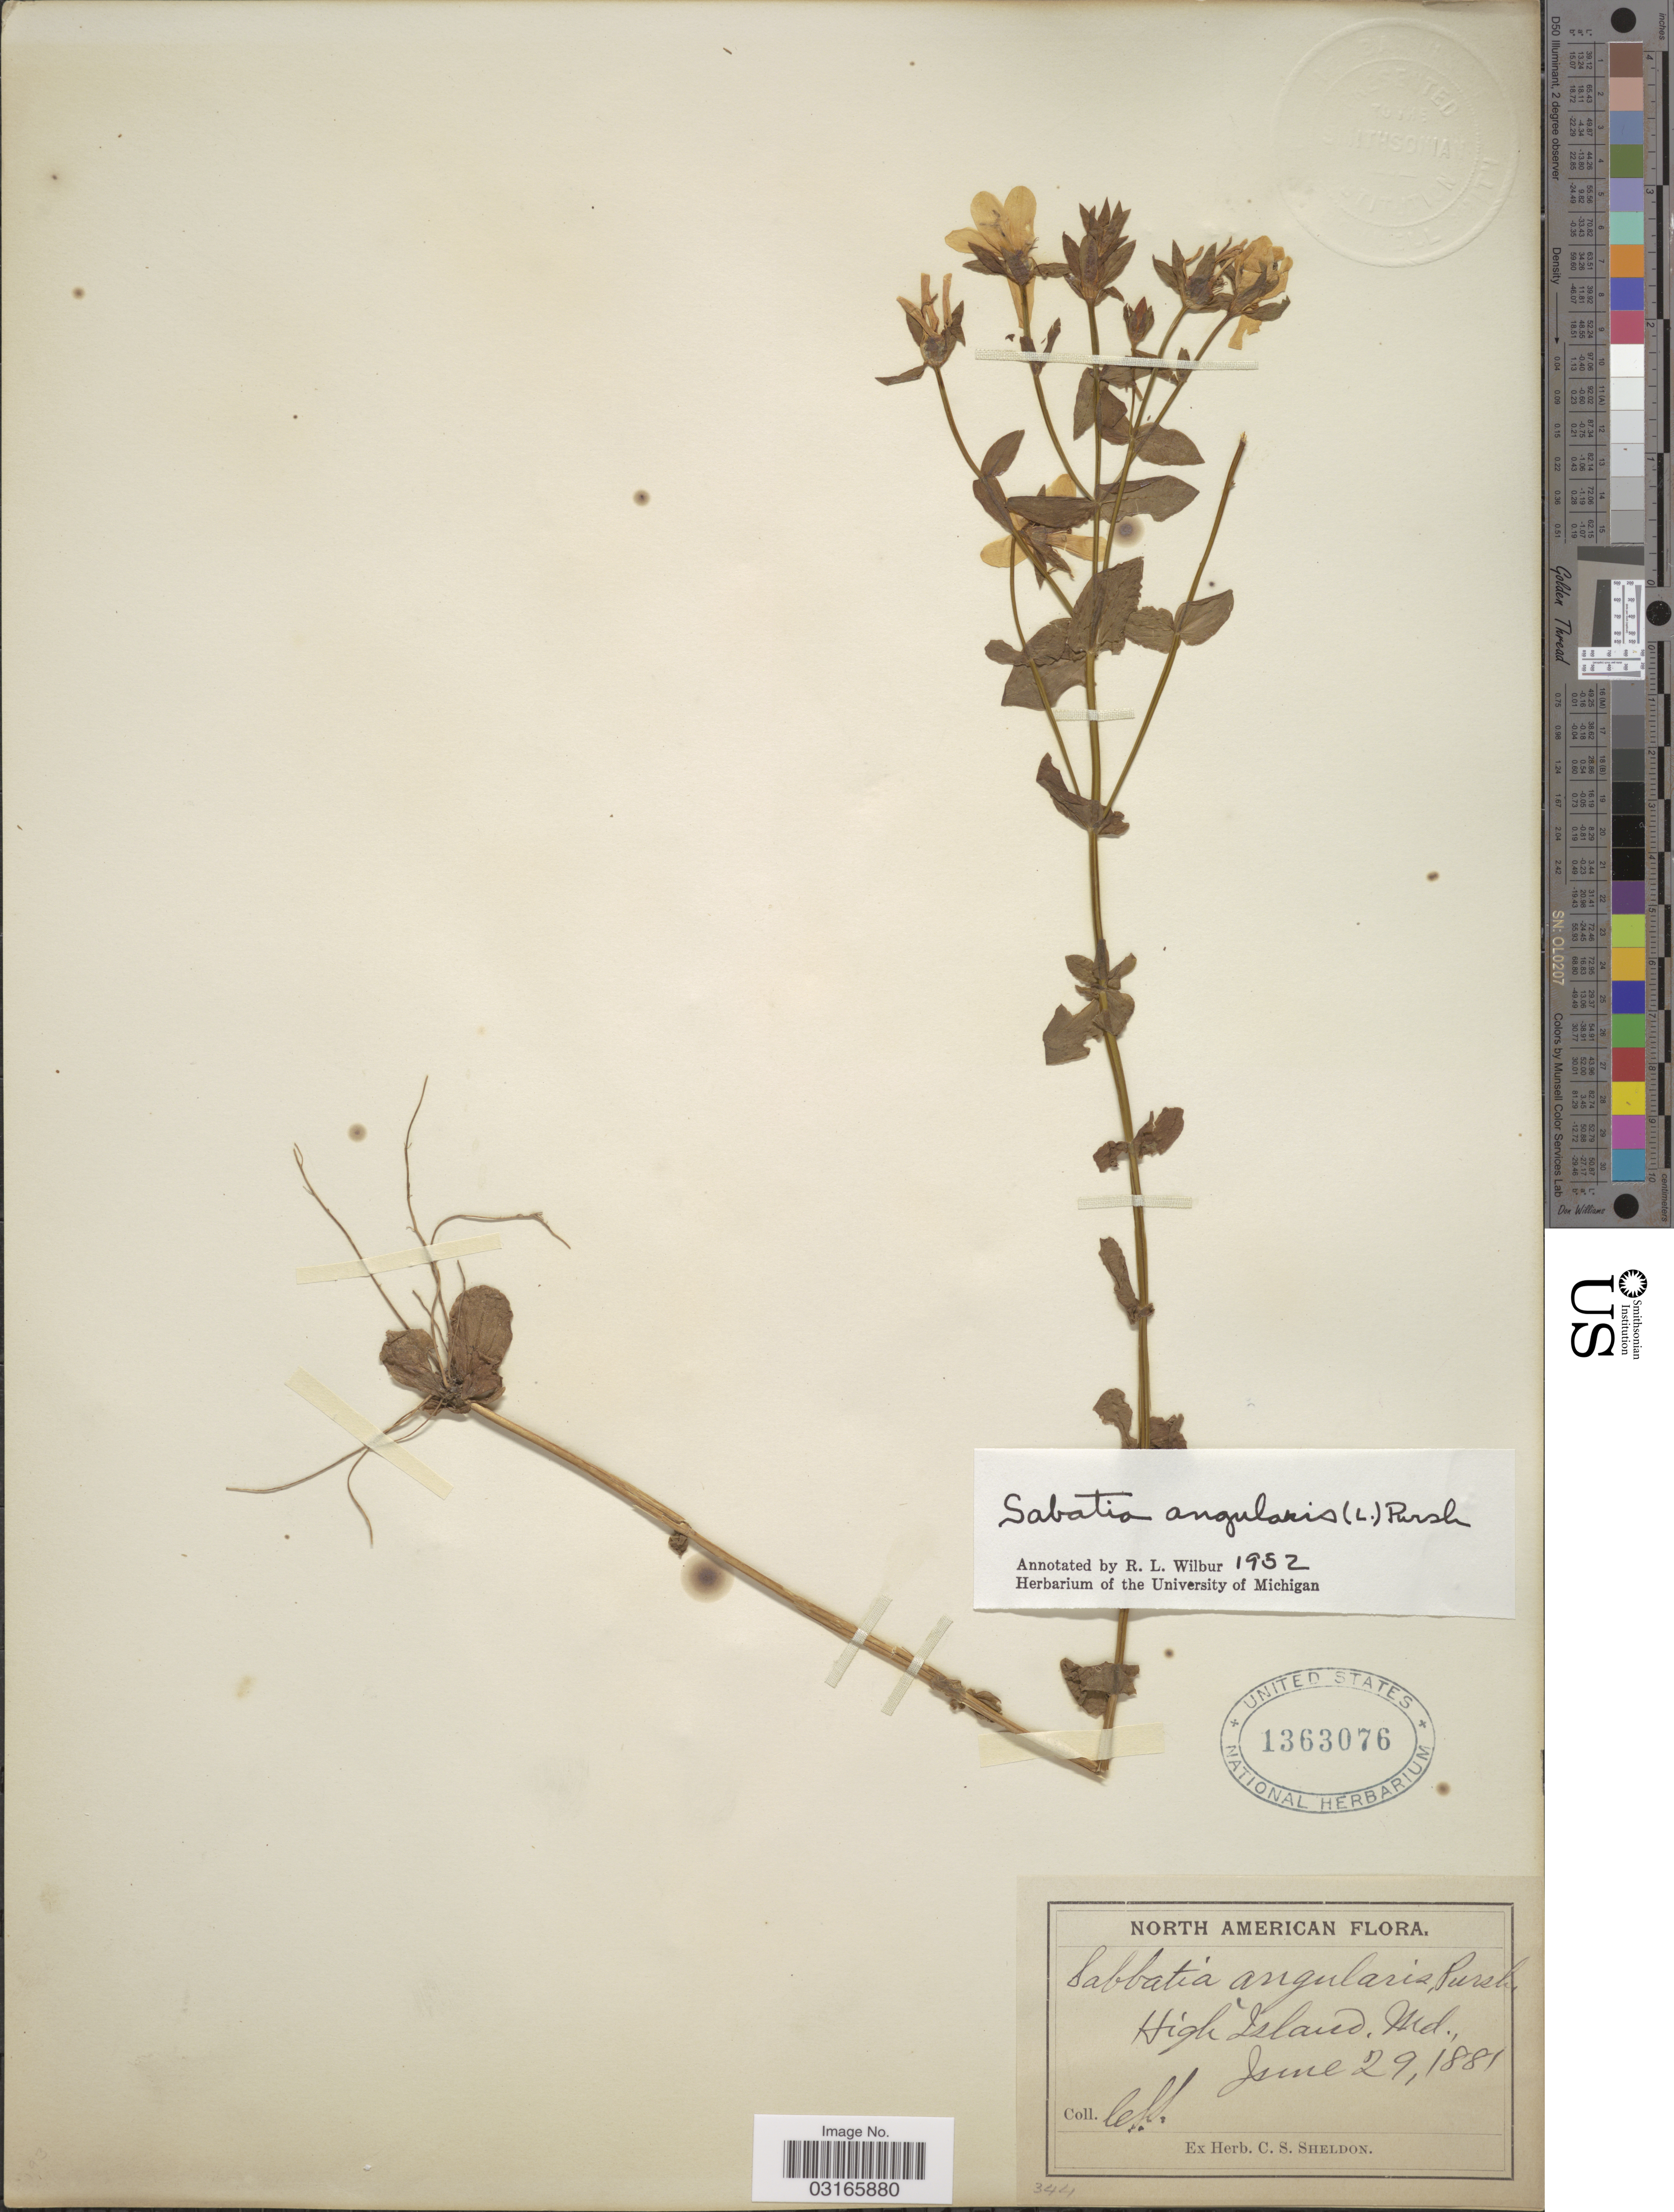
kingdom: Plantae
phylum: Tracheophyta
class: Magnoliopsida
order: Gentianales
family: Gentianaceae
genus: Sabatia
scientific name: Sabatia angularis (L.) Pursh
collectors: C. S. Sheldon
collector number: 344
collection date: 1881-06-29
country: United States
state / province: Maryland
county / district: Montgomery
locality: High Island, Md.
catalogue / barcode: US 1363076